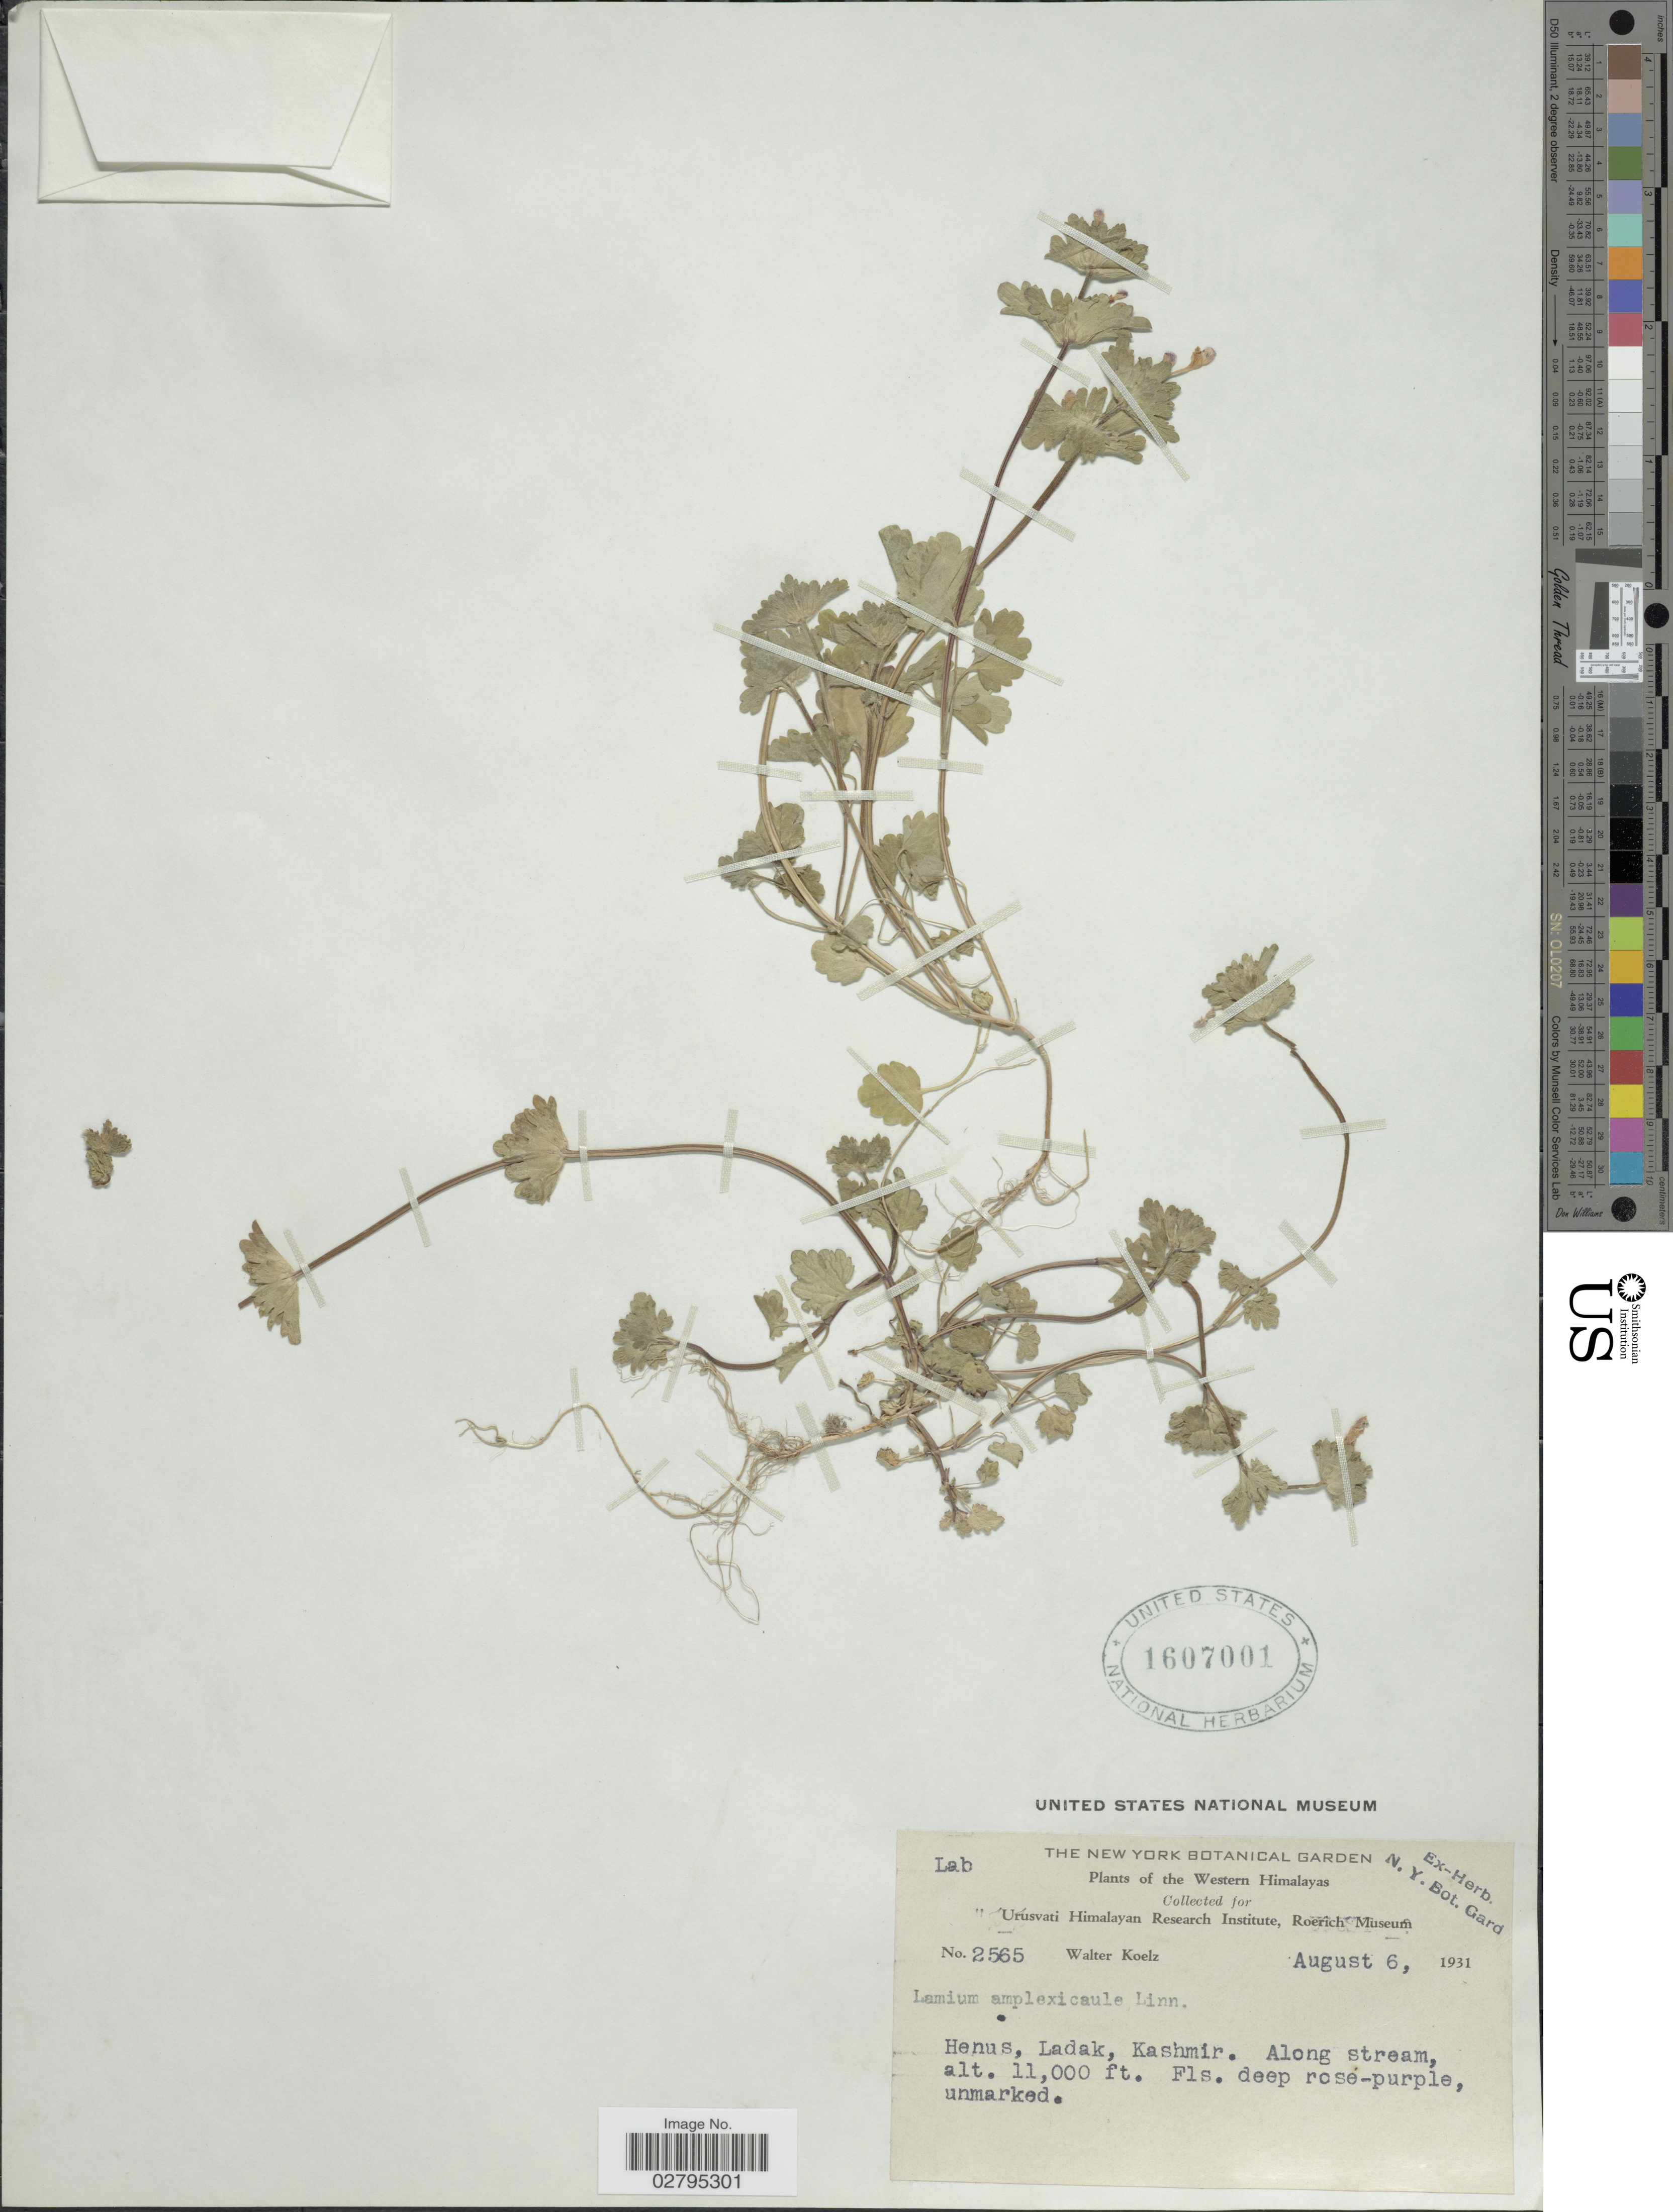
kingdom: Plantae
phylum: Tracheophyta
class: Magnoliopsida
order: Lamiales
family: Lamiaceae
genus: Lamium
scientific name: Lamium amplexicaule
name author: L.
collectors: W. N. Koelz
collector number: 2565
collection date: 1931-08-06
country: India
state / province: Ladakh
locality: Western Himalayas, Henus, Ladak, Kashmir.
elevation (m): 3353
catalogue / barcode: US 1607001